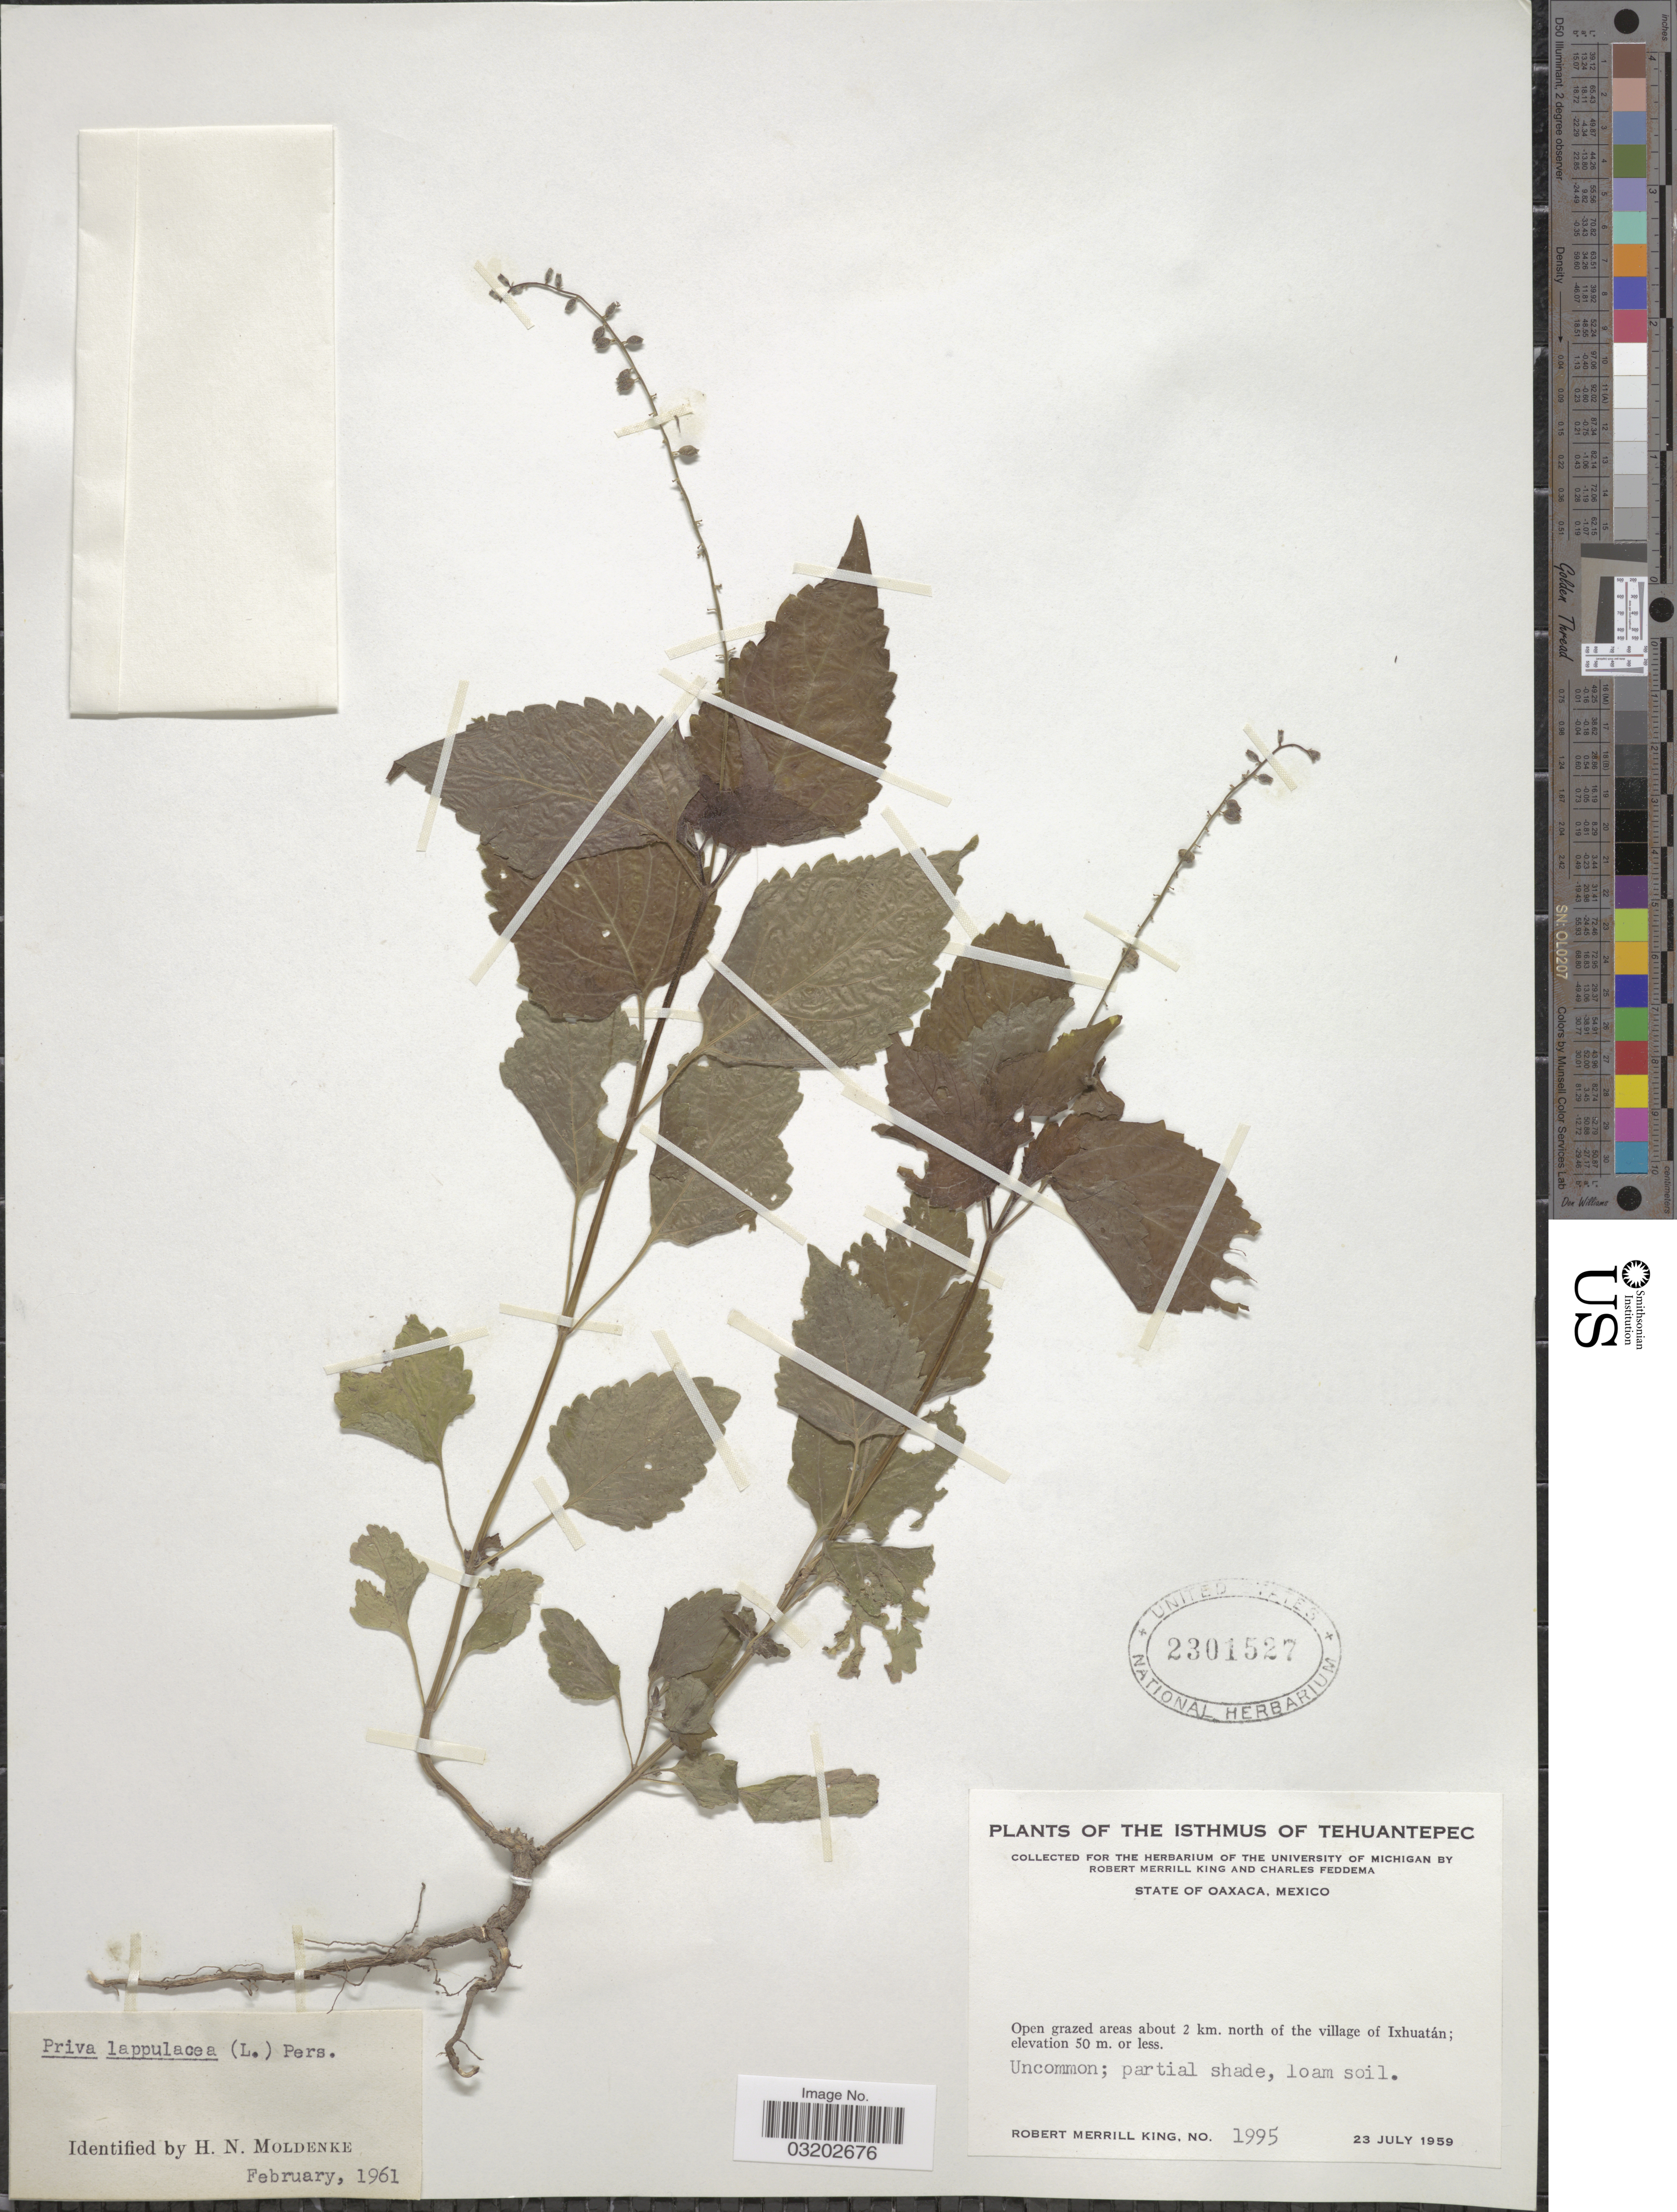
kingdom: Plantae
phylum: Tracheophyta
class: Magnoliopsida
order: Lamiales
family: Verbenaceae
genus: Priva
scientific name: Priva lappulacea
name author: (L.) Pers.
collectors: R. M. King & C. Feddema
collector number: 1995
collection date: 1959-07-23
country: Mexico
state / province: Oaxaca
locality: The Isthmus of Tehuantepec. Open grazed areas about 2 km. north of the village of Ixhuatán.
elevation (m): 50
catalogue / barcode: US 2301527